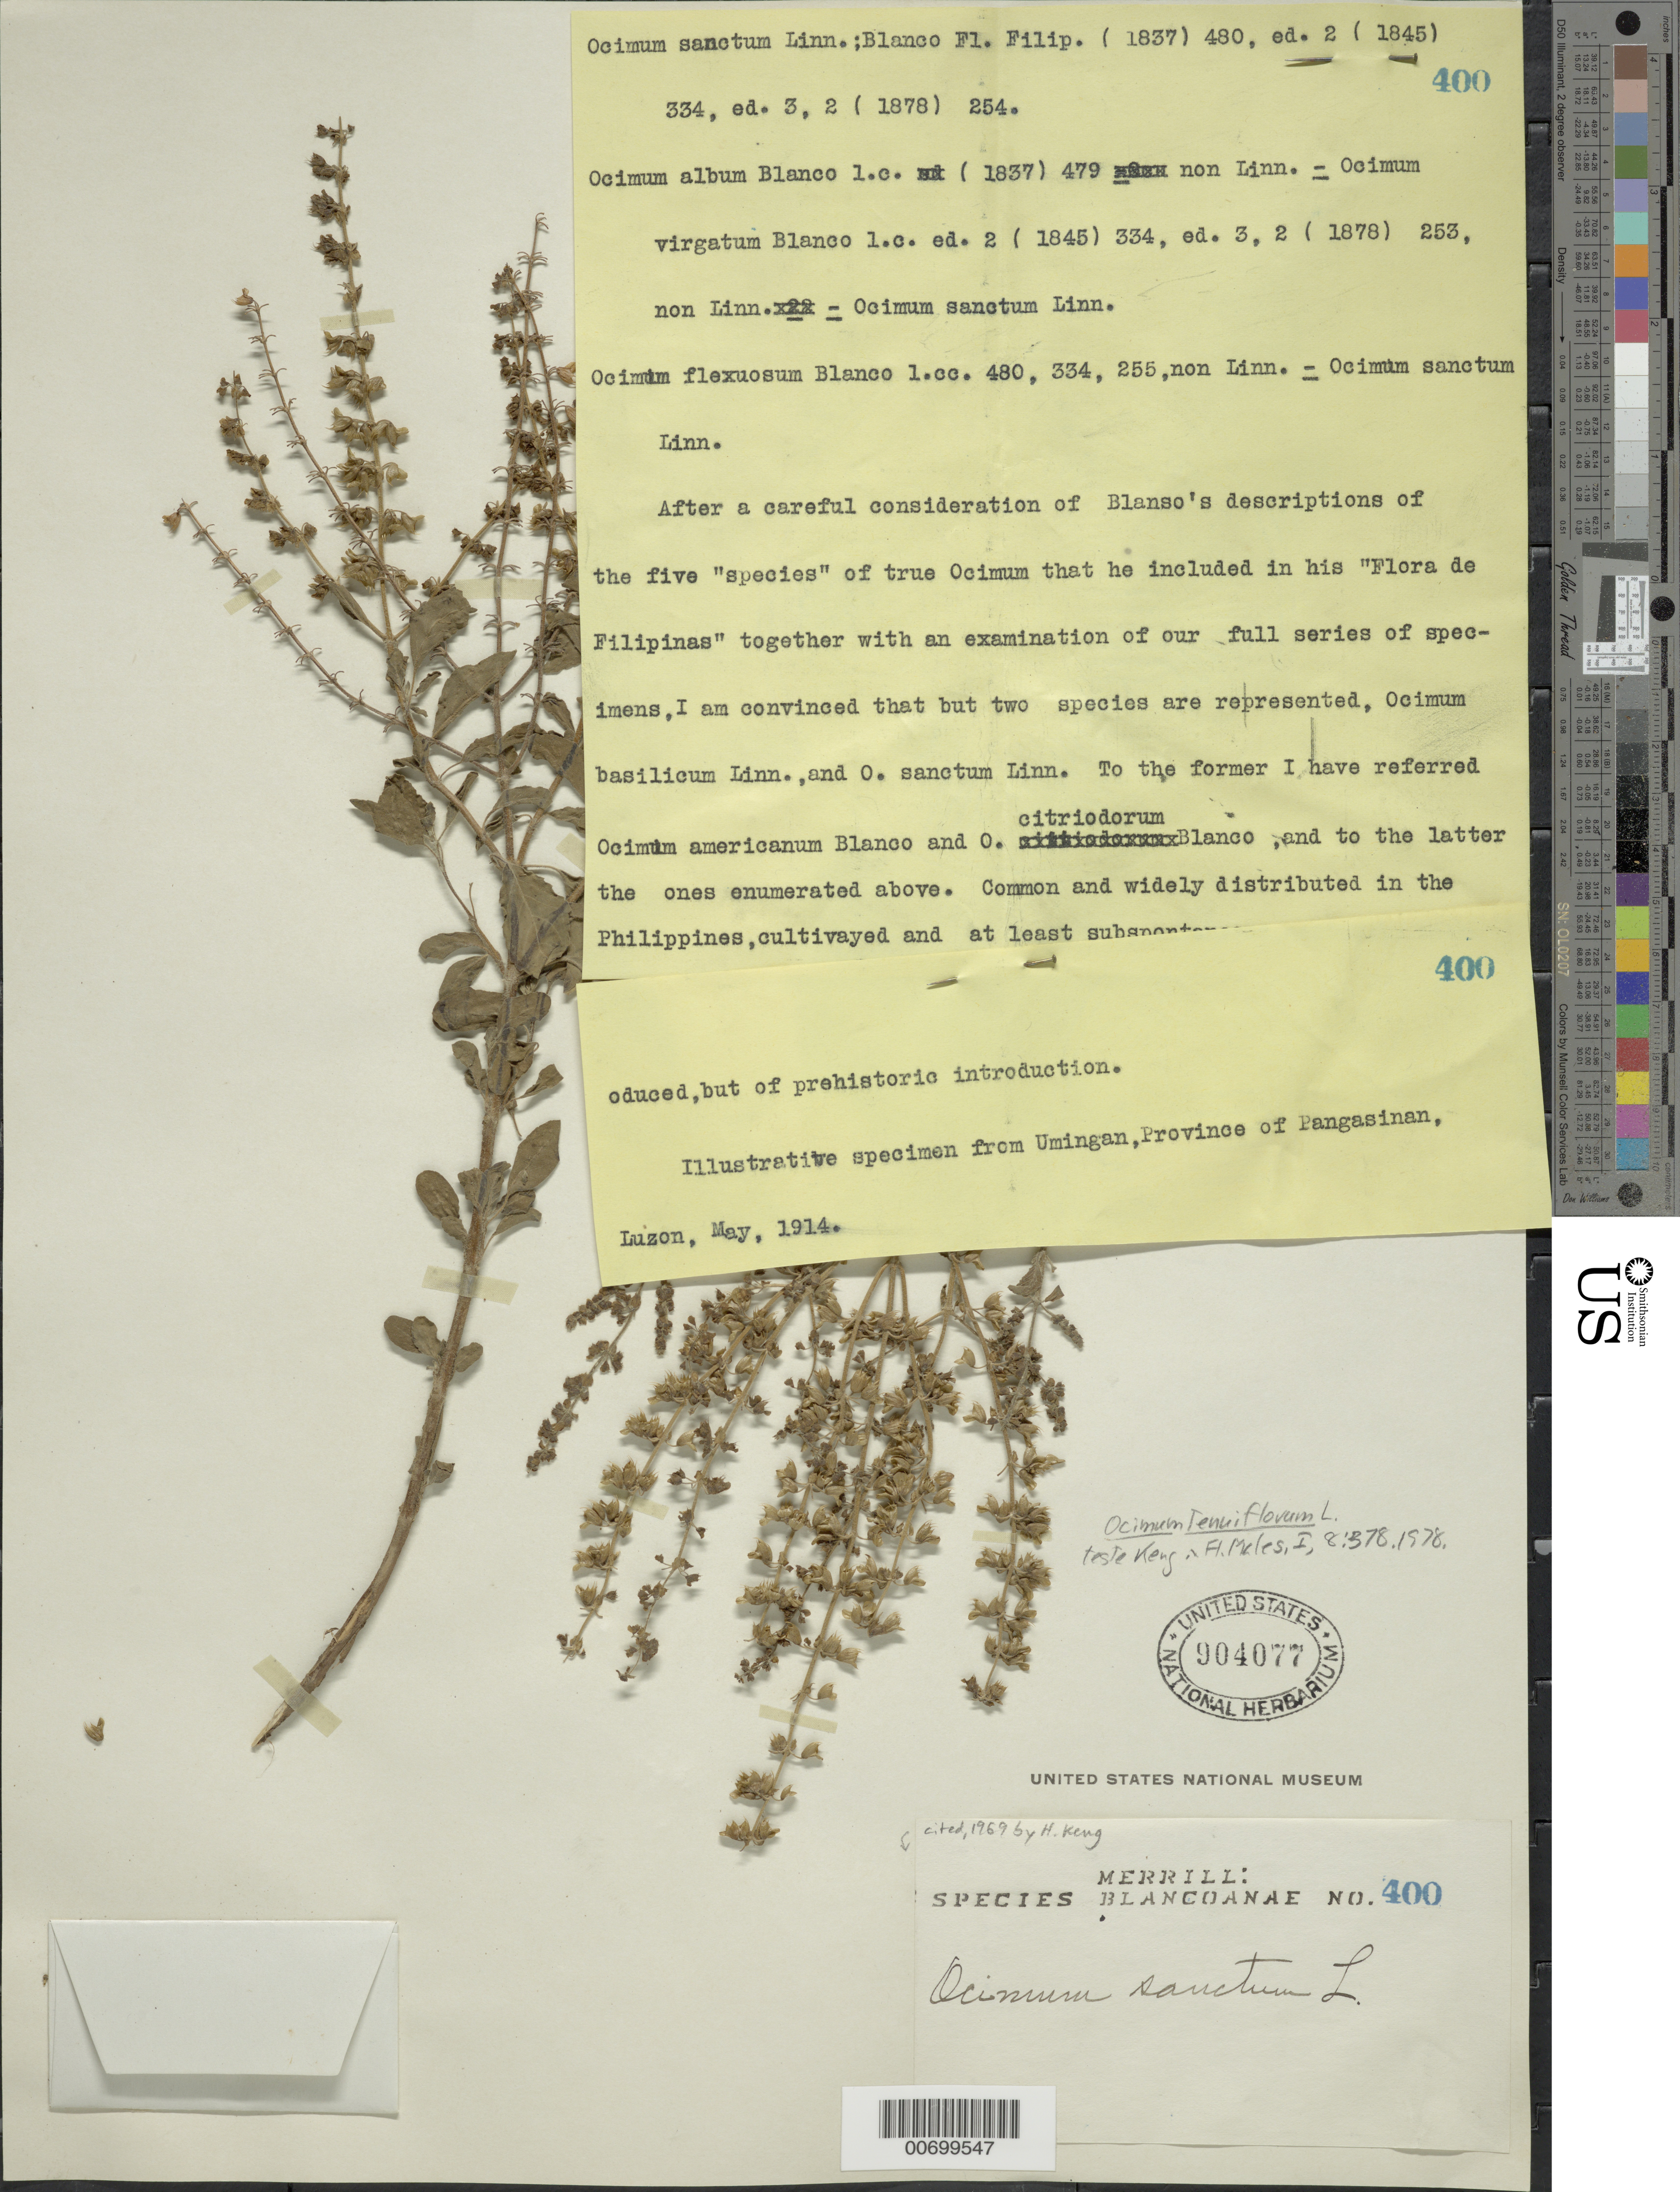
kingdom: Plantae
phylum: Tracheophyta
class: Magnoliopsida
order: Lamiales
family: Lamiaceae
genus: Ocimum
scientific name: Ocimum tenuiflorum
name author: L.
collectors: E. D. Merrill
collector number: Sp. Blancoan. 0400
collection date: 1914-05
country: Philippines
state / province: Ilocos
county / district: Pangasinan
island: Luzon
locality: Umingan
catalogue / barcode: US 904077